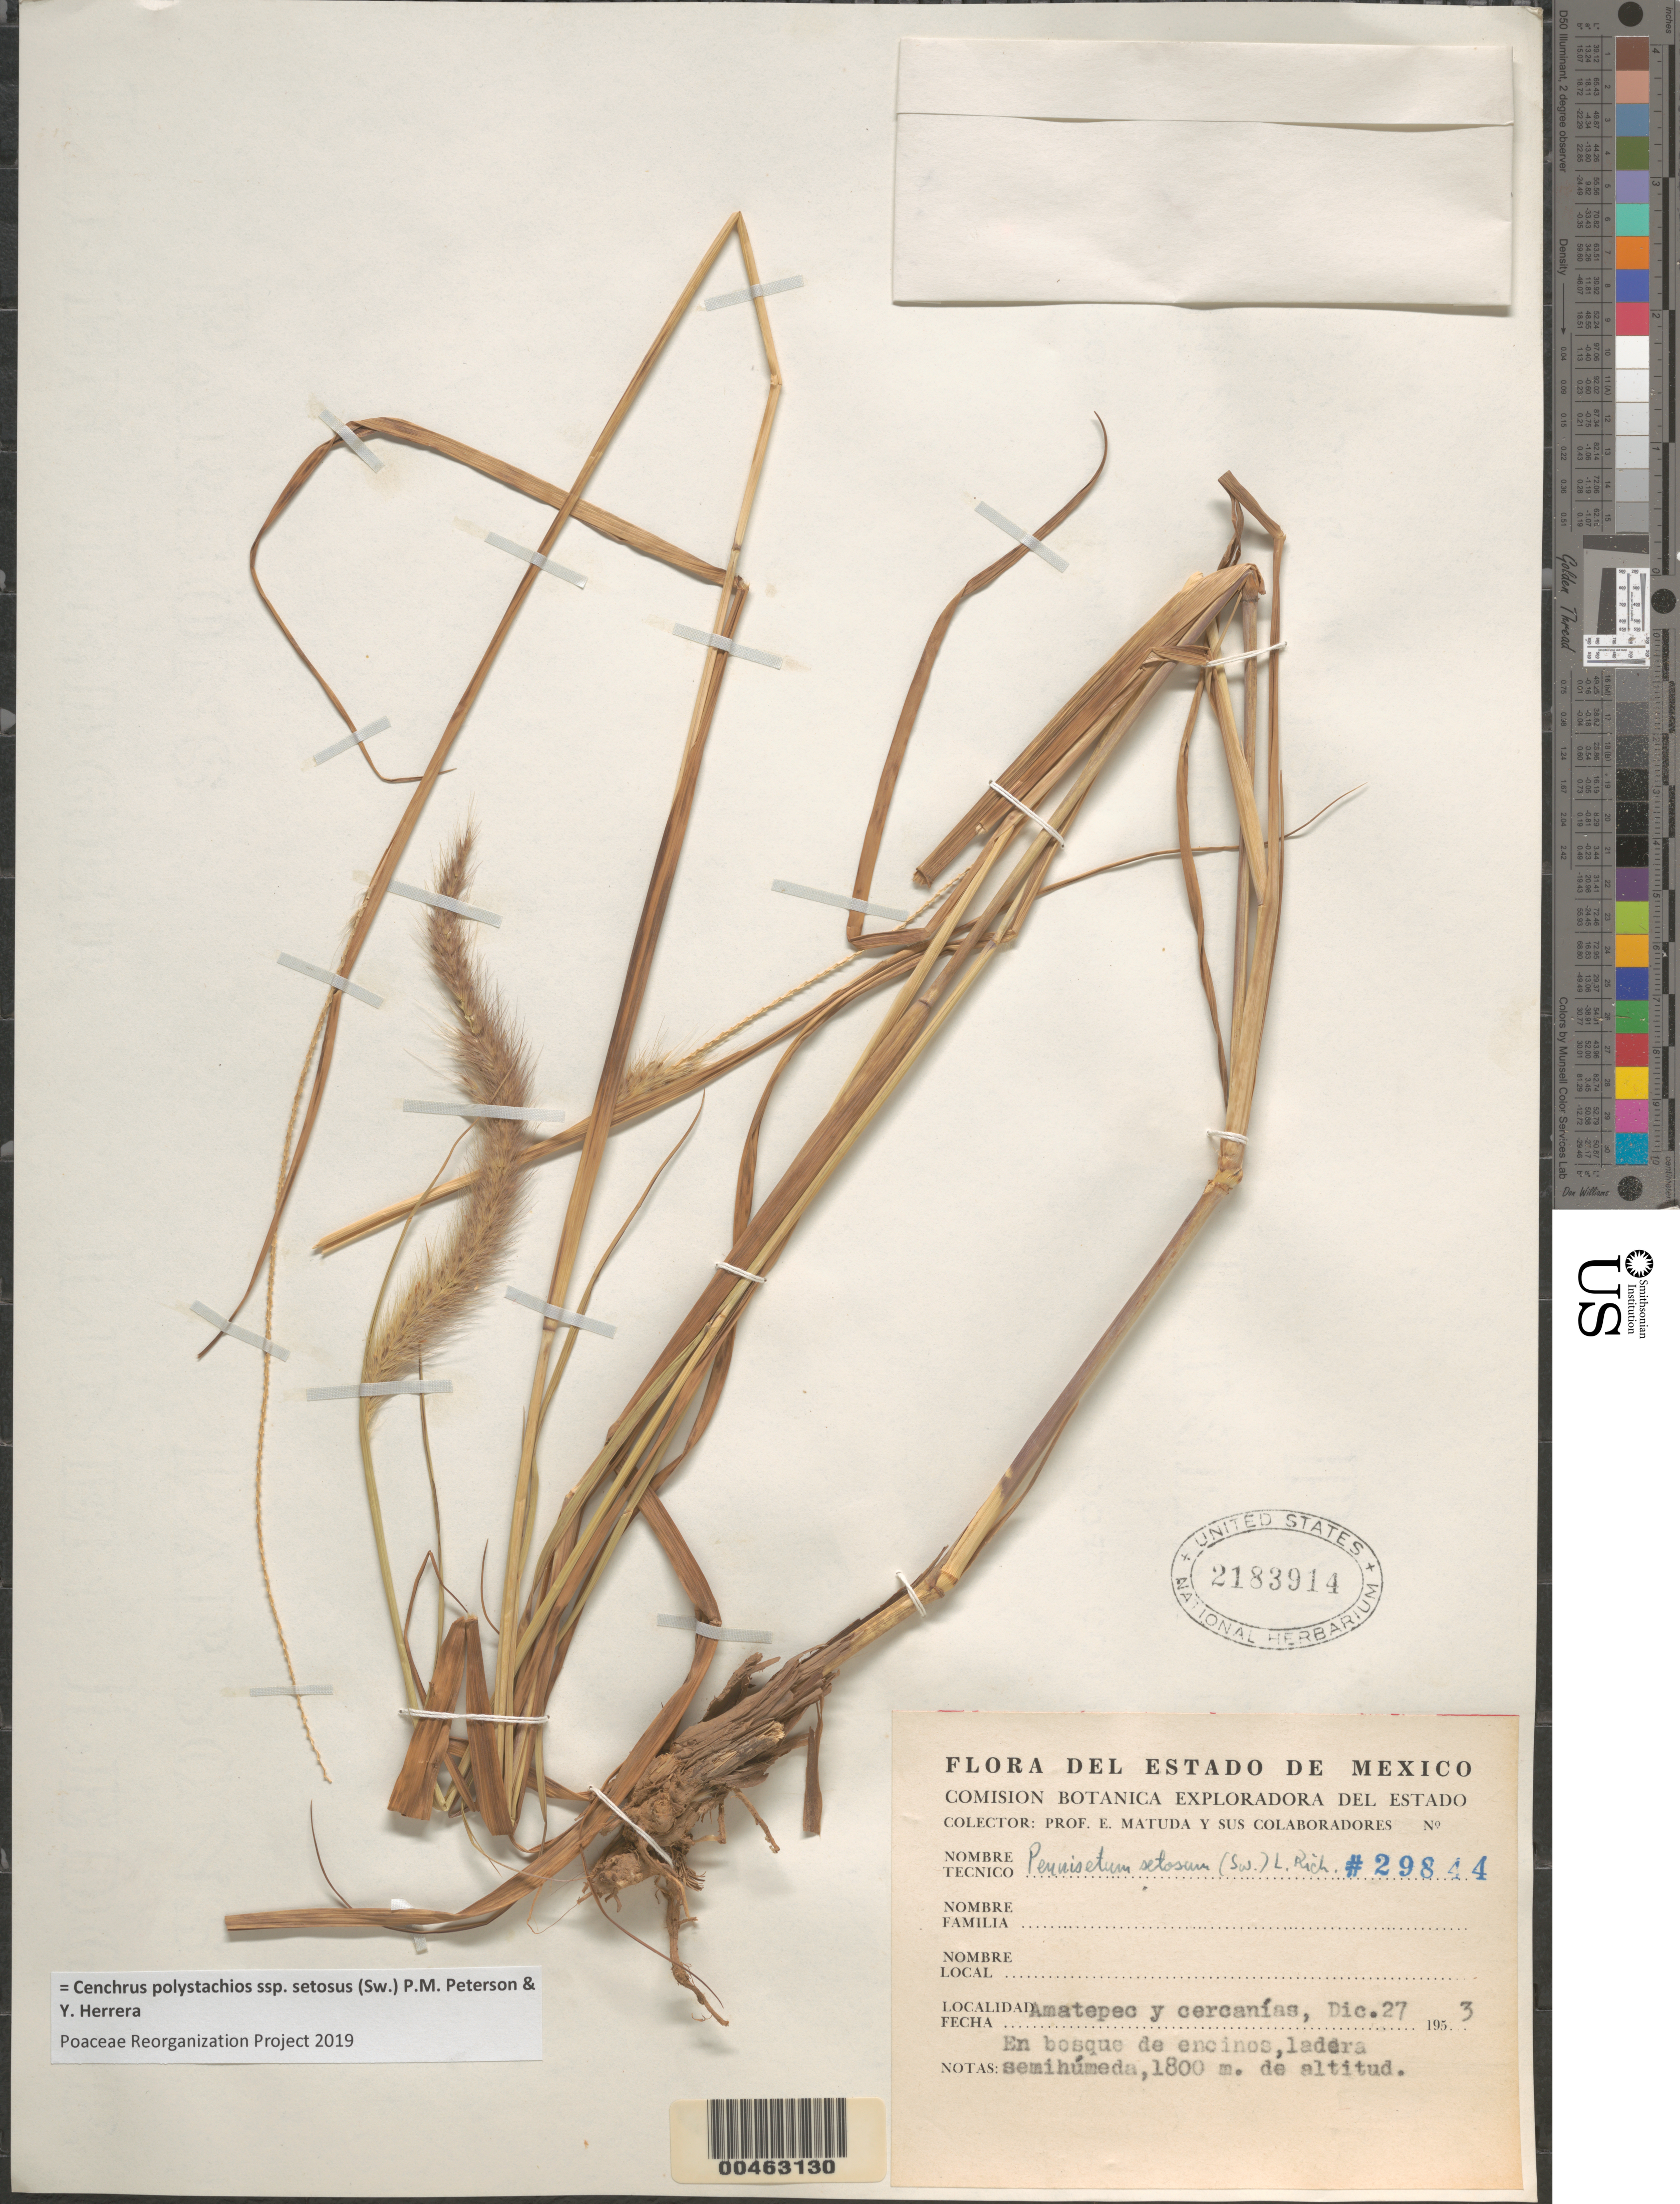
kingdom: Plantae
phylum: Tracheophyta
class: Liliopsida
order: Poales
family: Poaceae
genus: Cenchrus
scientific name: Cenchrus polystachios subsp. setosus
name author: (Sw.) P.M. Peterson & Y. Herrera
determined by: Poaceae Reorganization Project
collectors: E. Matuda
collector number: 29844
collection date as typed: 27 Dec 1953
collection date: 1953-12-27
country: Mexico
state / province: México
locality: Amatepec y Cercanias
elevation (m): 1800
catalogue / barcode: US 2183914